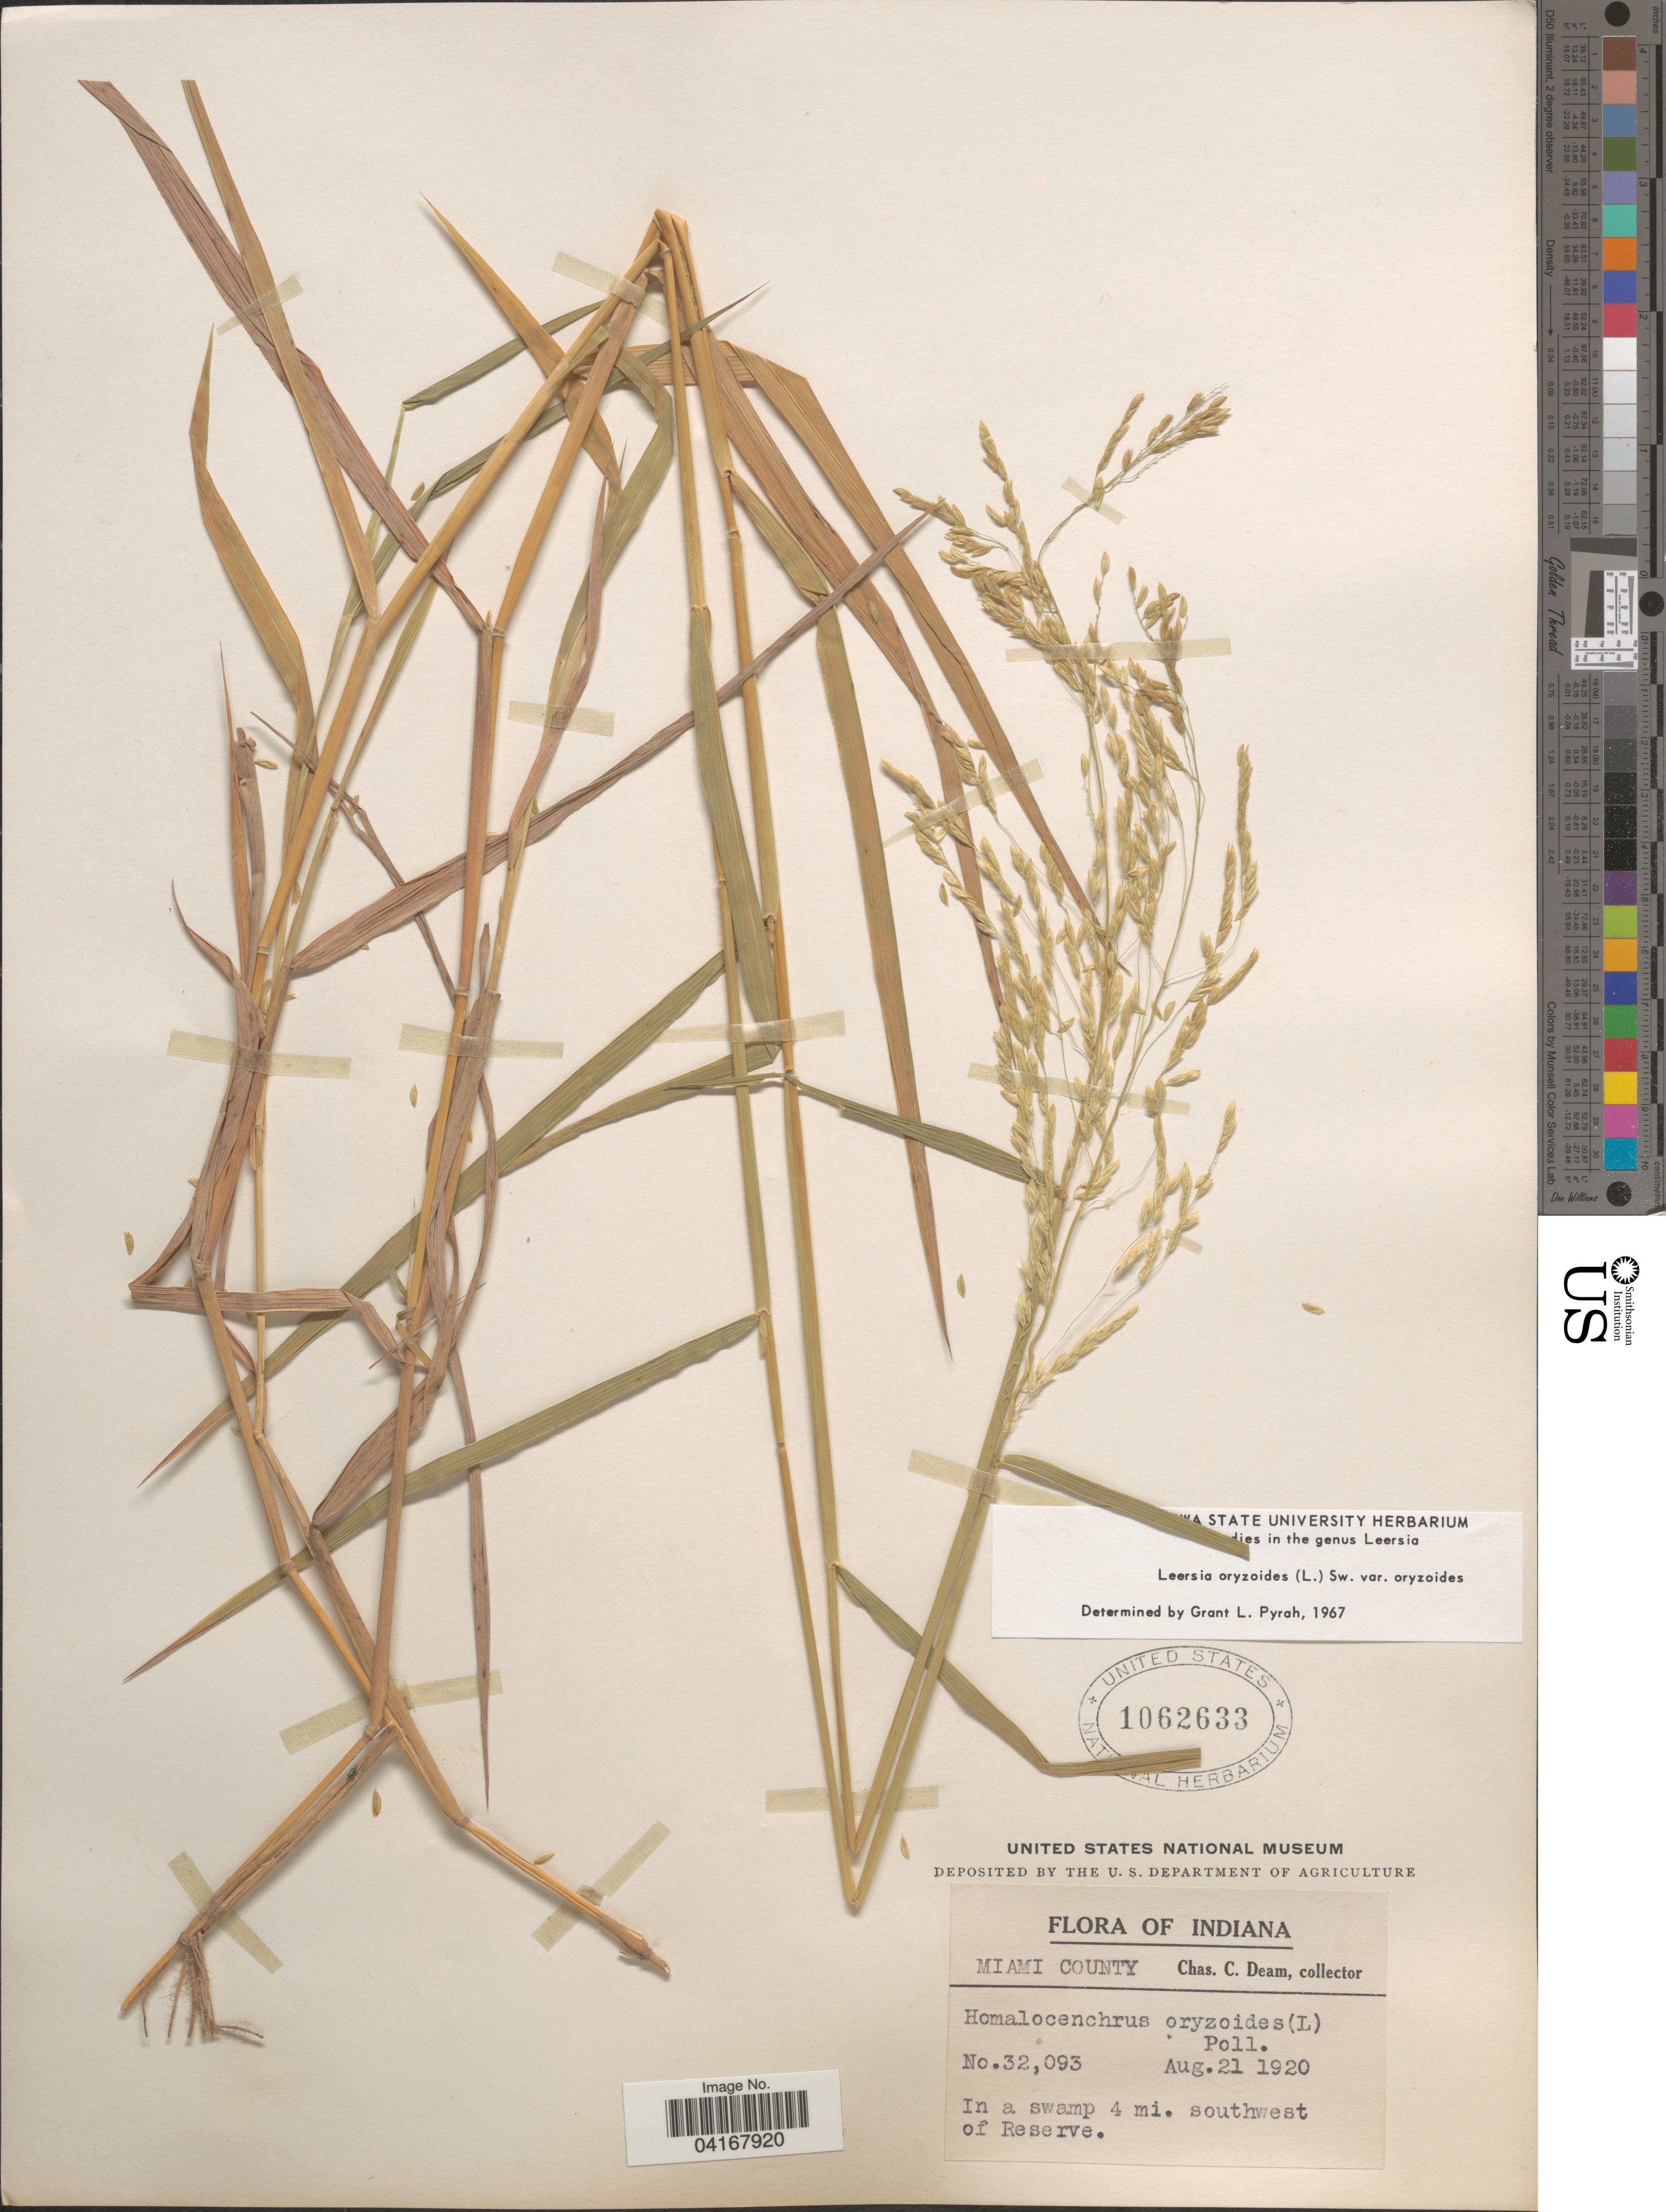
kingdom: Plantae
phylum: Tracheophyta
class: Liliopsida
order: Poales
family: Poaceae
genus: Leersia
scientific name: Leersia oryzoides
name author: (L.) Sw.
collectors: C. C. Deam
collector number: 32093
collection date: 1920-08-21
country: United States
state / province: Indiana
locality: Miami County. 4 mi. southwest of Reserve.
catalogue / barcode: US 1062633